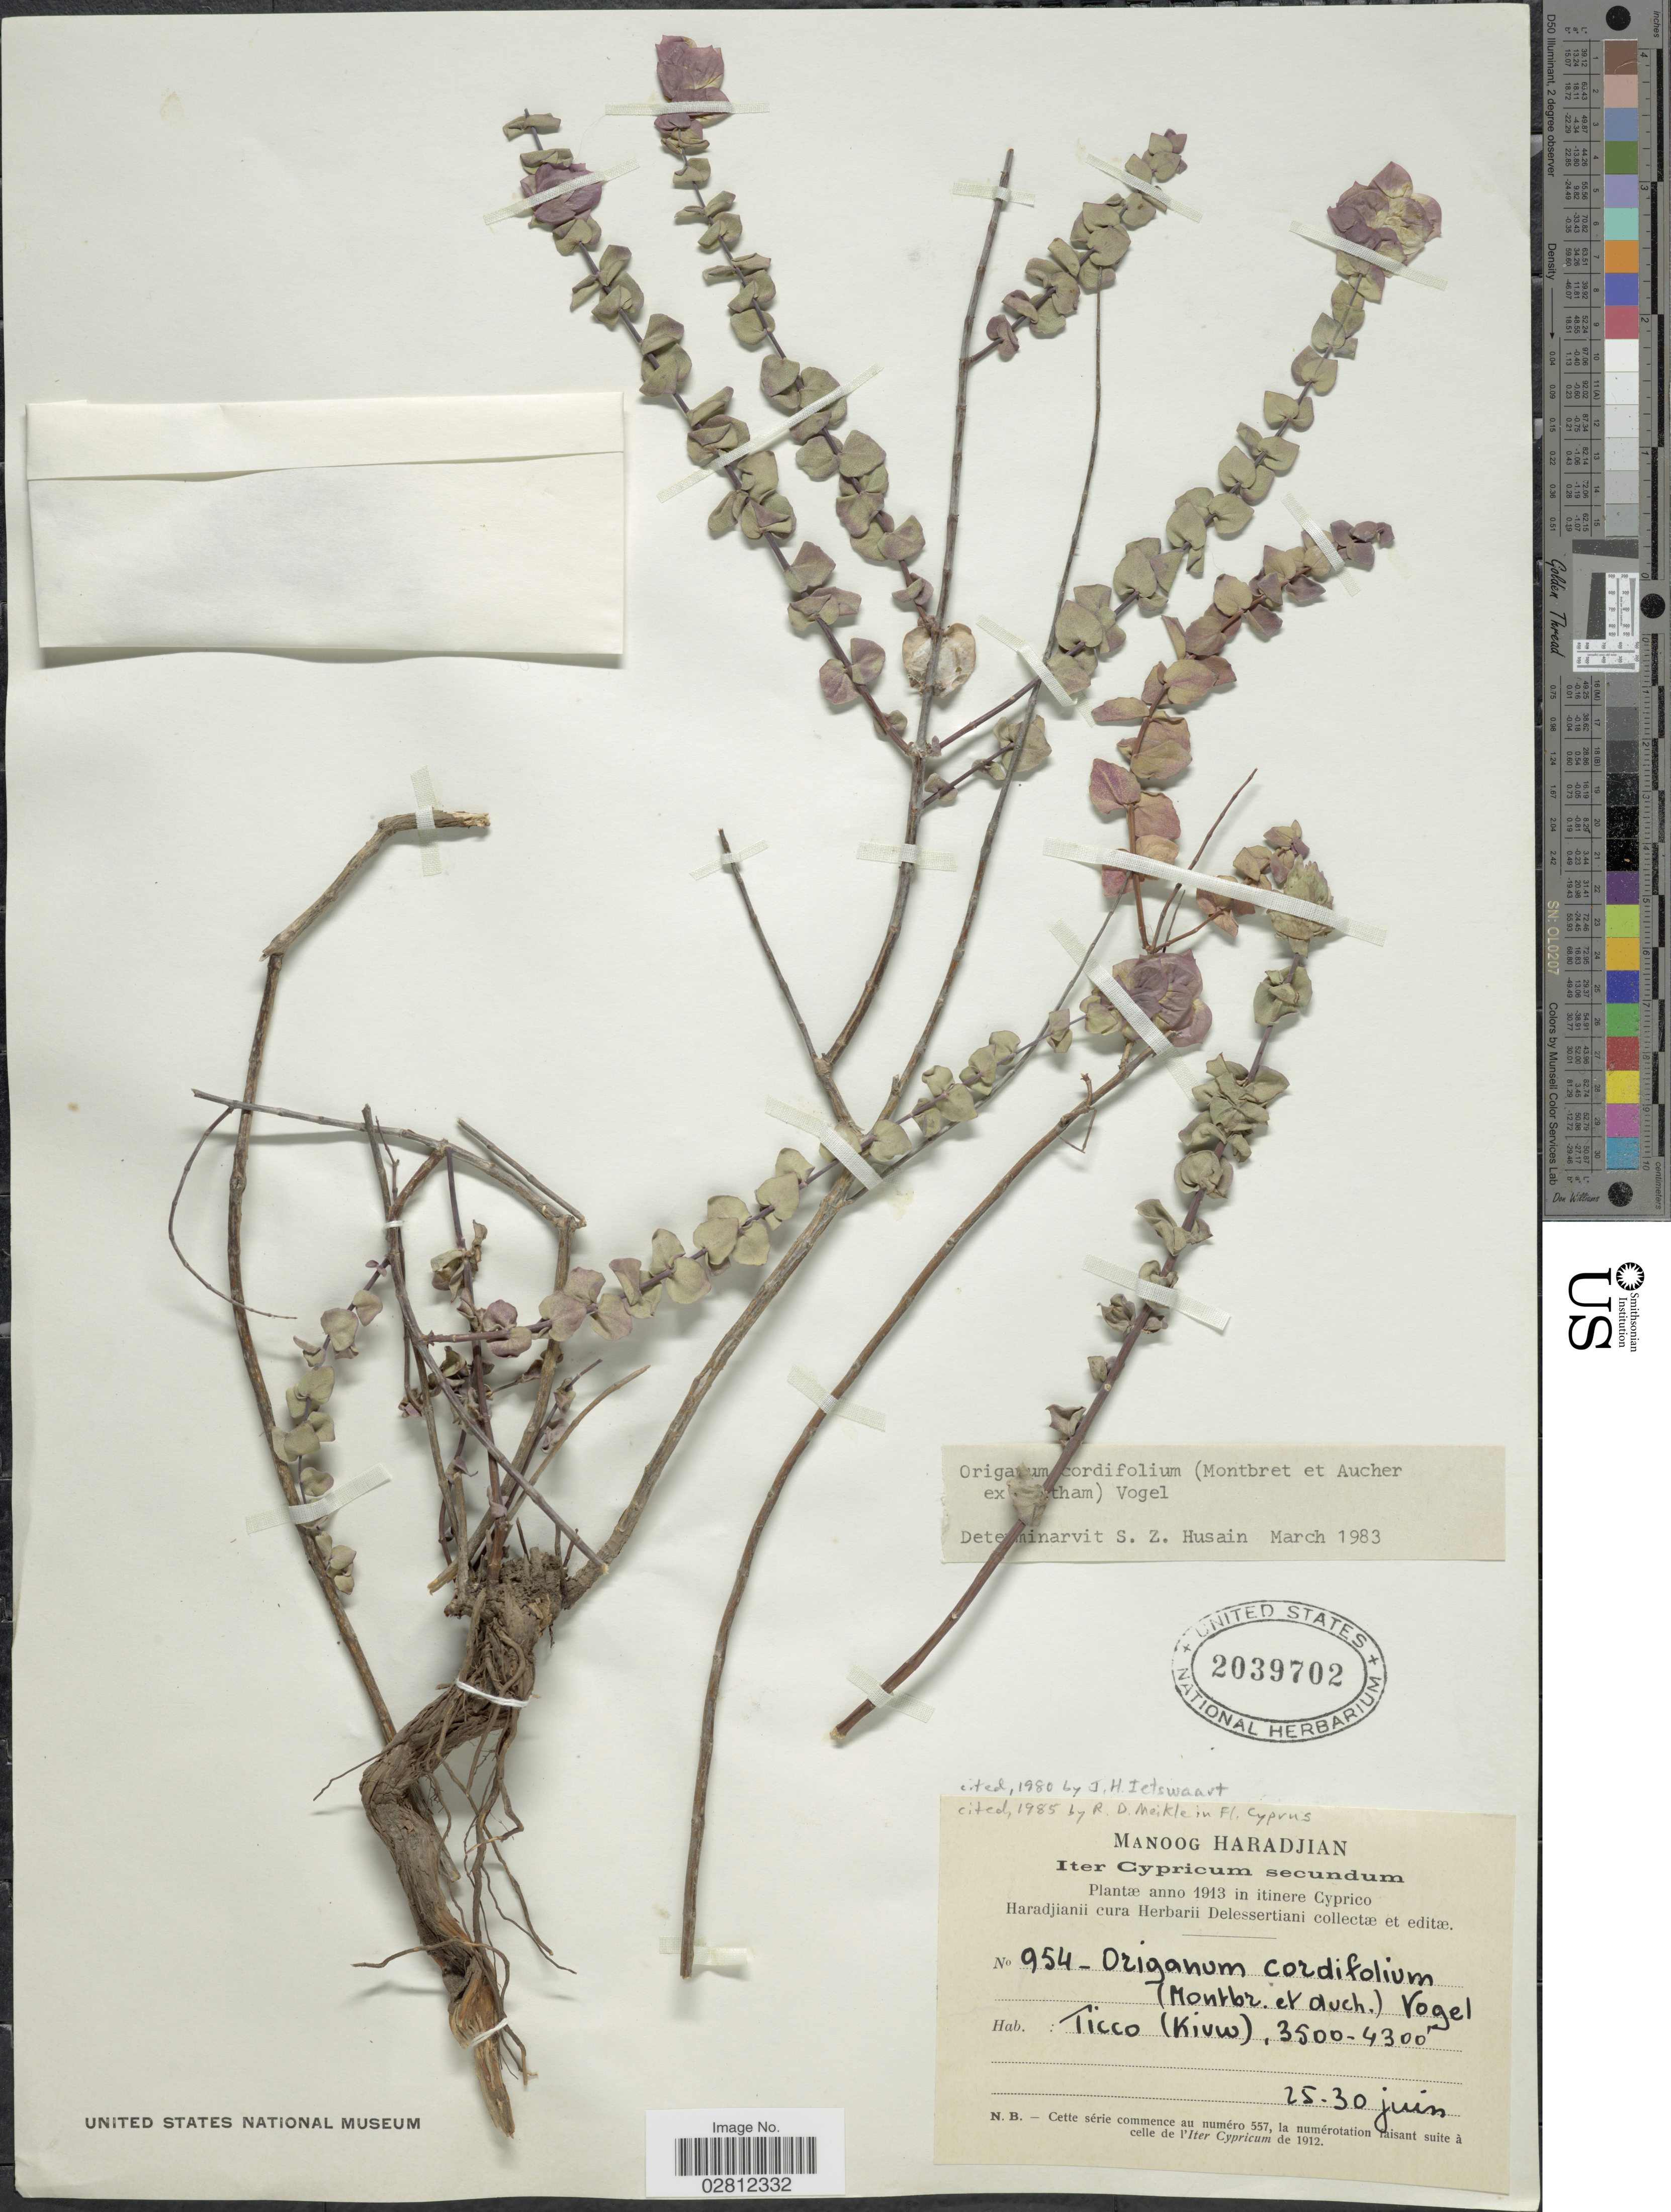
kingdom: Plantae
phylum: Tracheophyta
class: Magnoliopsida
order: Lamiales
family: Lamiaceae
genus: Origanum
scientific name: Origanum cordifolium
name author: (Montbret & Aucher ex Benth.) Vogel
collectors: M. Haradjian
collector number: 954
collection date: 1913-06-25/1913-06-30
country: Cyprus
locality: Ticco (Kivw).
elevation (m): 1067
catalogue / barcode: US 2039702